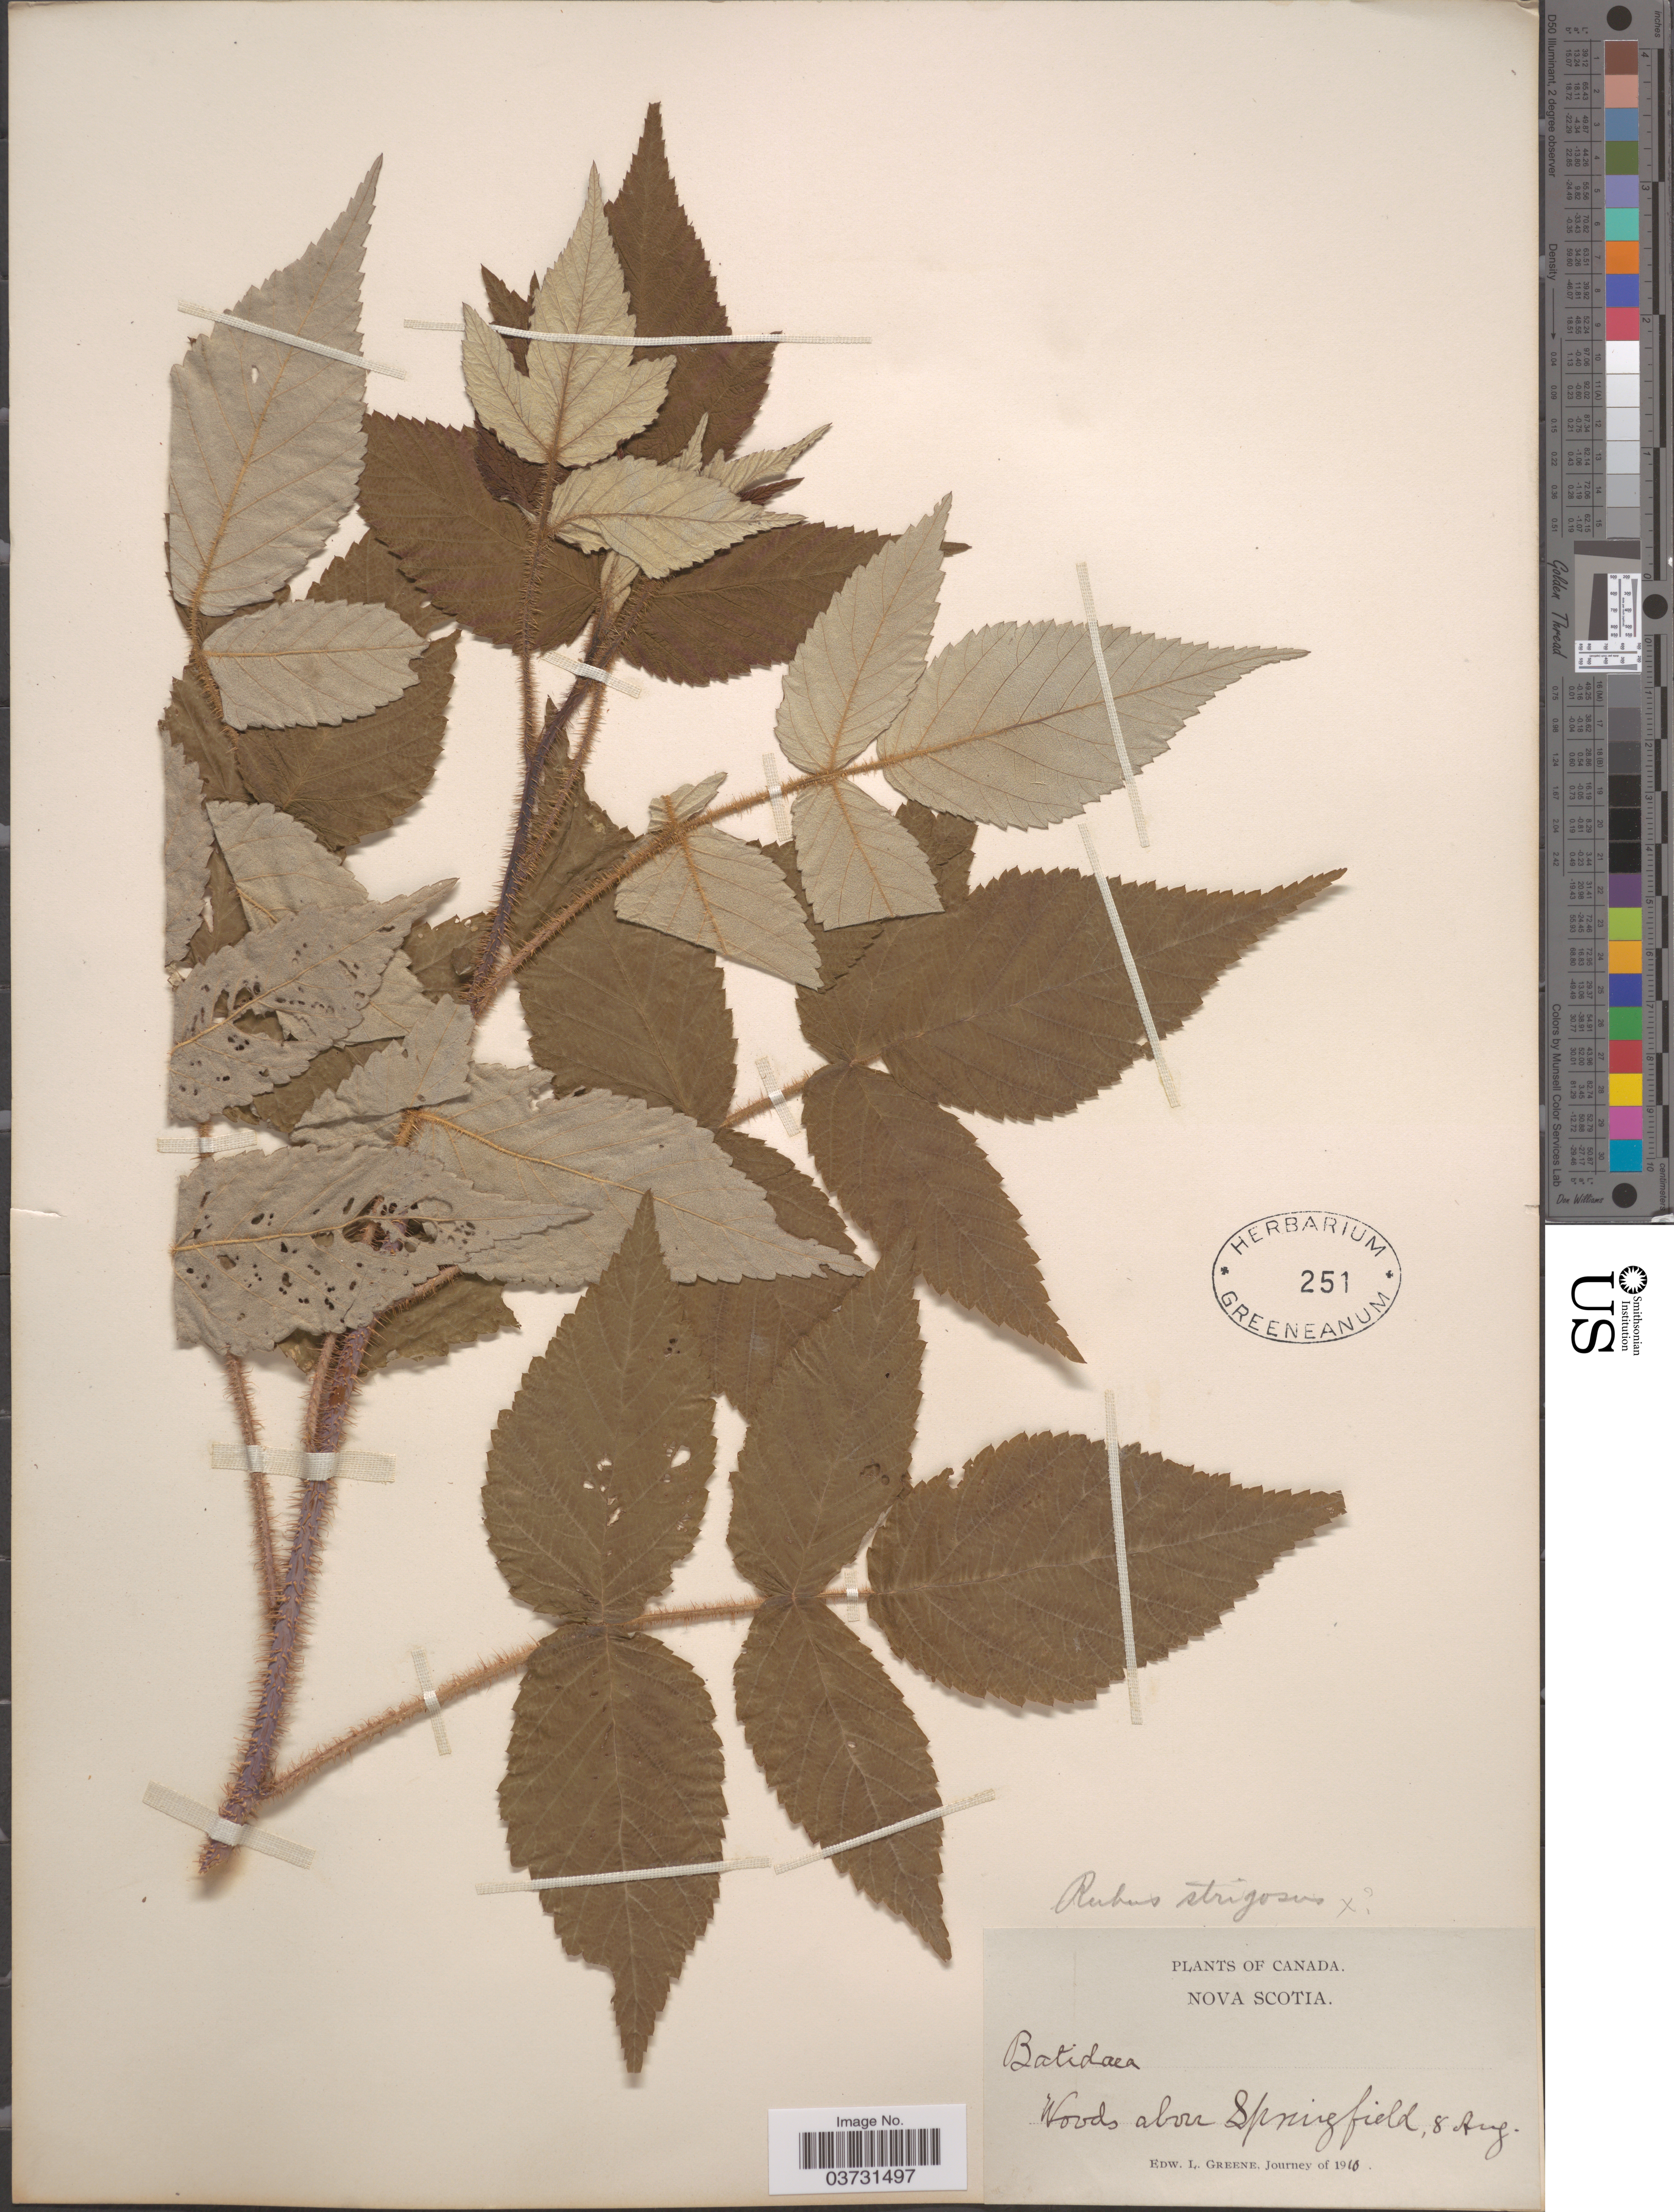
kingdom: Plantae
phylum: Tracheophyta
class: Magnoliopsida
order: Rosales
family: Rosaceae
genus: Rubus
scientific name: Rubus strigosus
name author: Michx.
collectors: E. L. Greene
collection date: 1910-08-08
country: Canada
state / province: Nova Scotia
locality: Woods above Springfield.